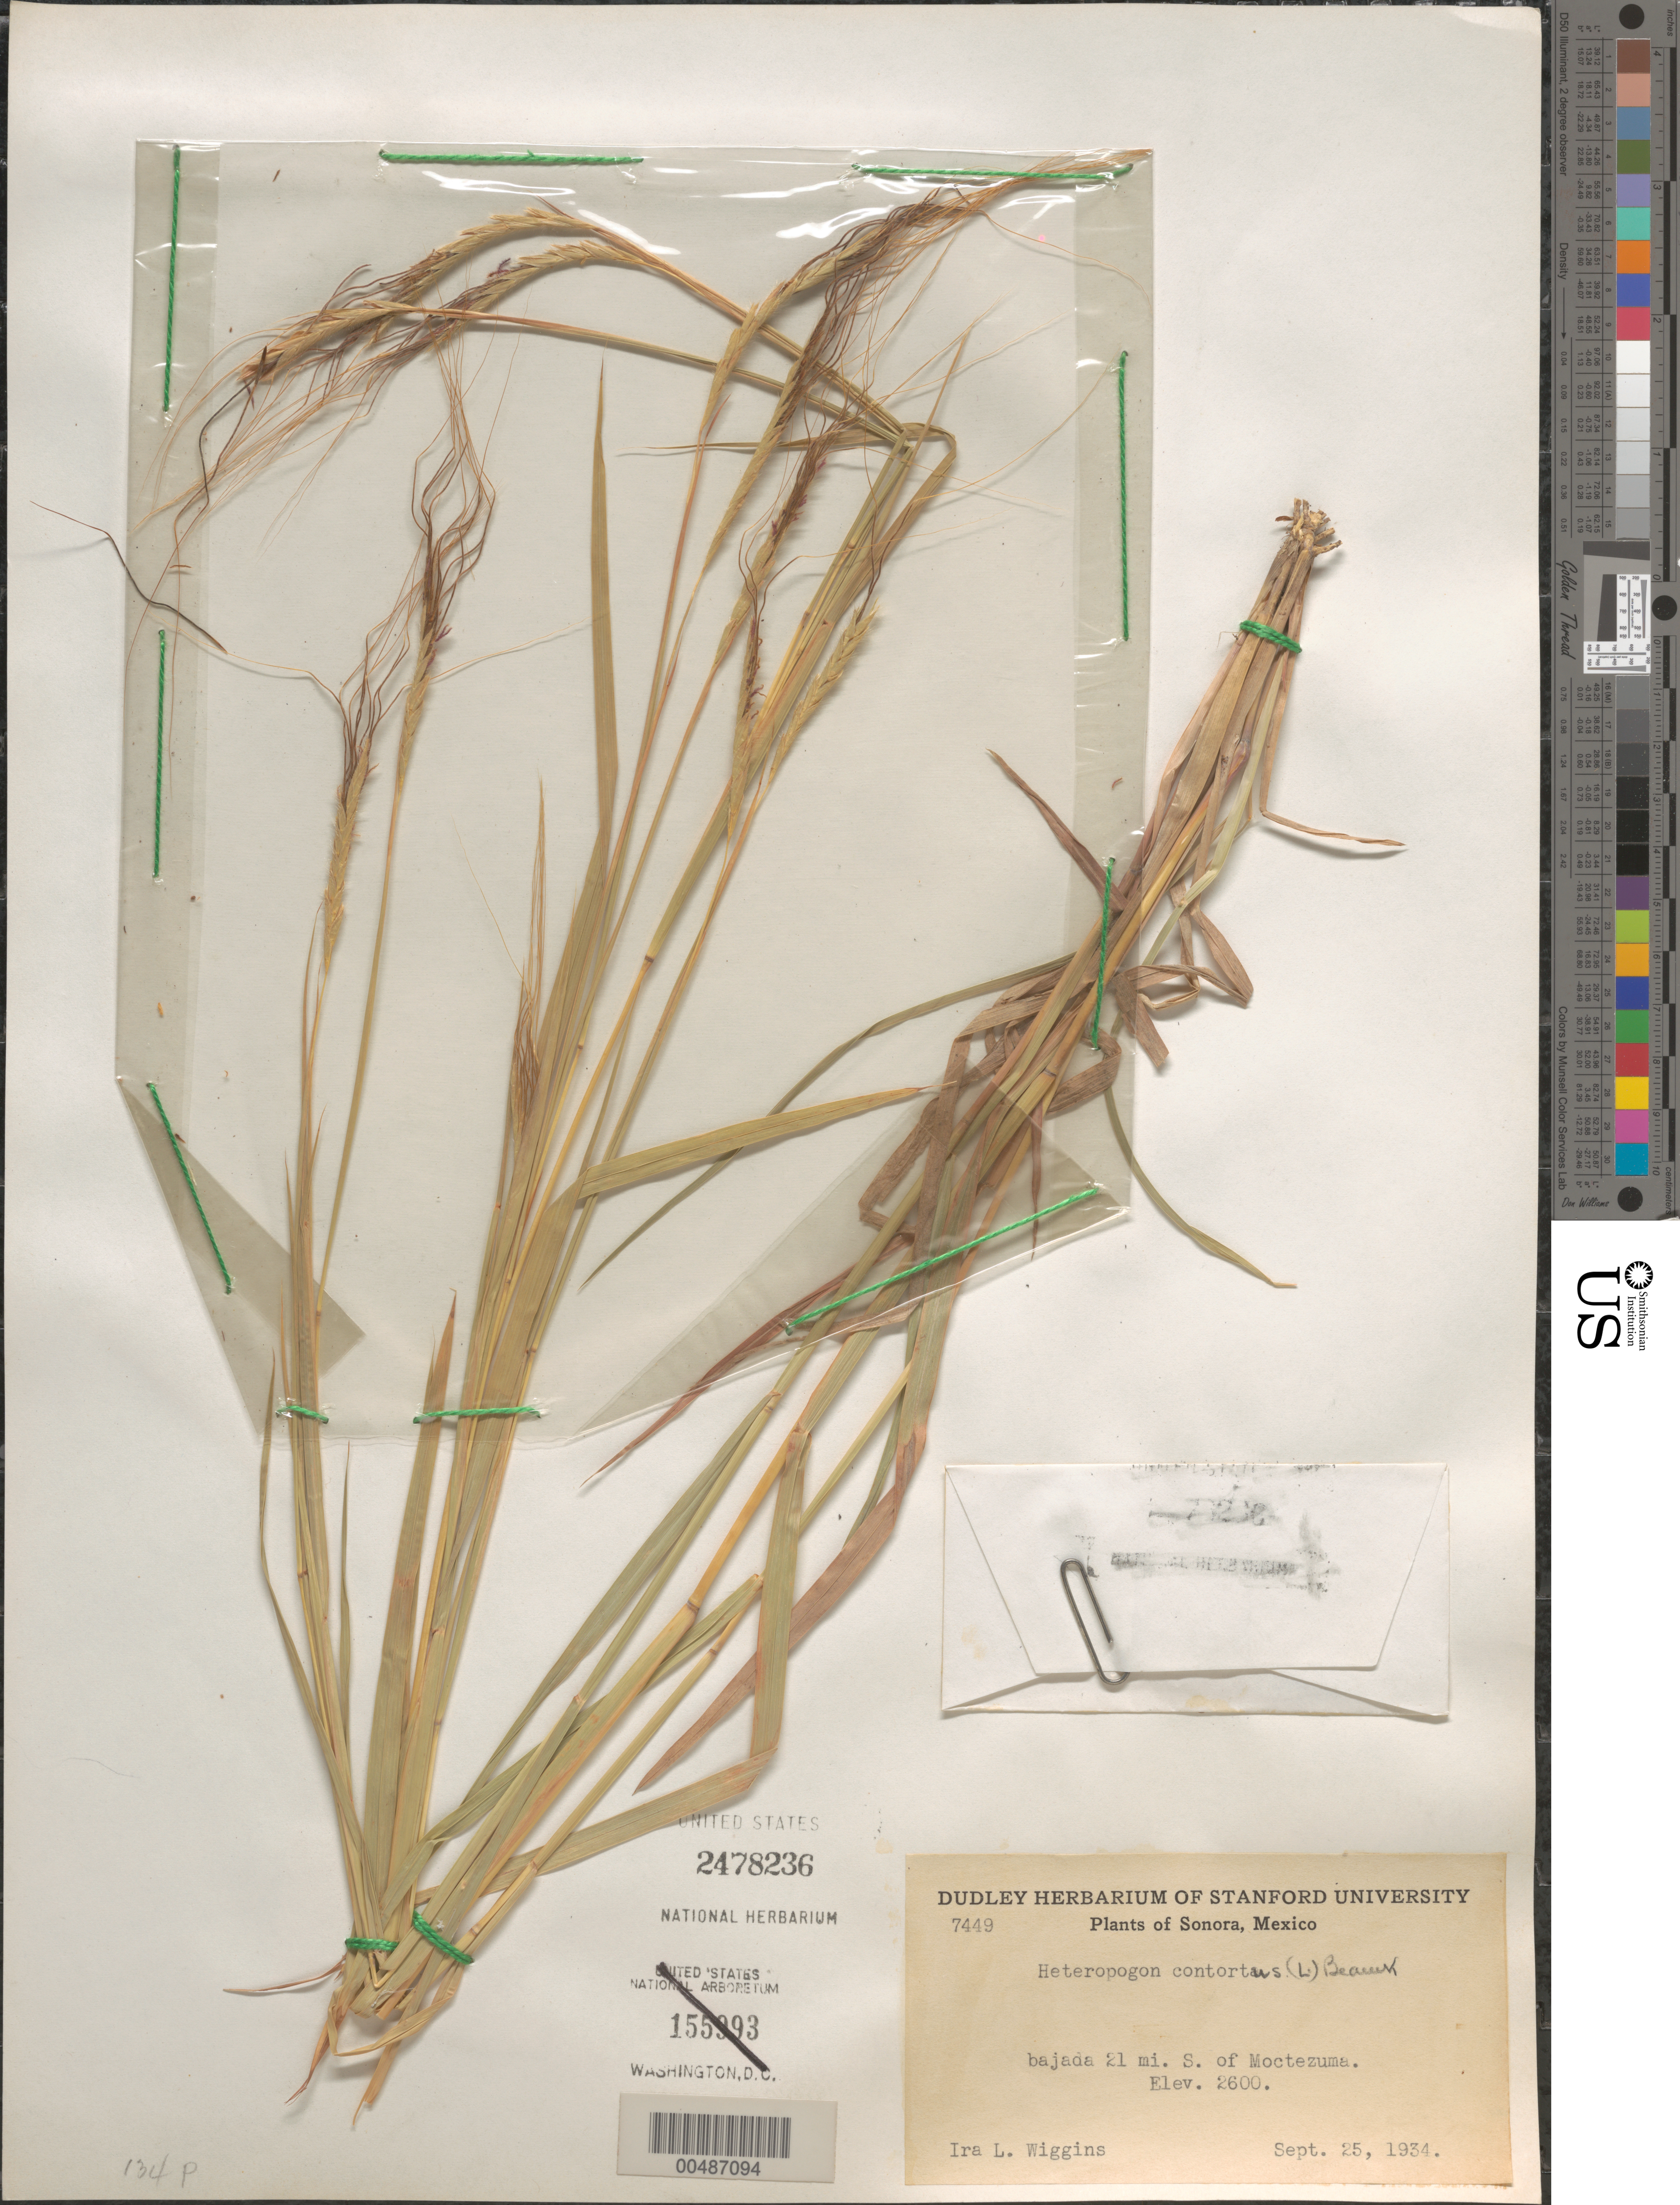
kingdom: Plantae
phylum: Tracheophyta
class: Liliopsida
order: Poales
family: Poaceae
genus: Heteropogon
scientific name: Heteropogon contortus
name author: (L.) P. Beauv. ex Roem. & Schult.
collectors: I. L. Wiggins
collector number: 7449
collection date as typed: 25 Sep 1934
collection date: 1934-09-25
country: Mexico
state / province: Sonora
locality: Bajada 21 mi S of Moctezuma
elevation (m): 792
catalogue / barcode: US 2478236